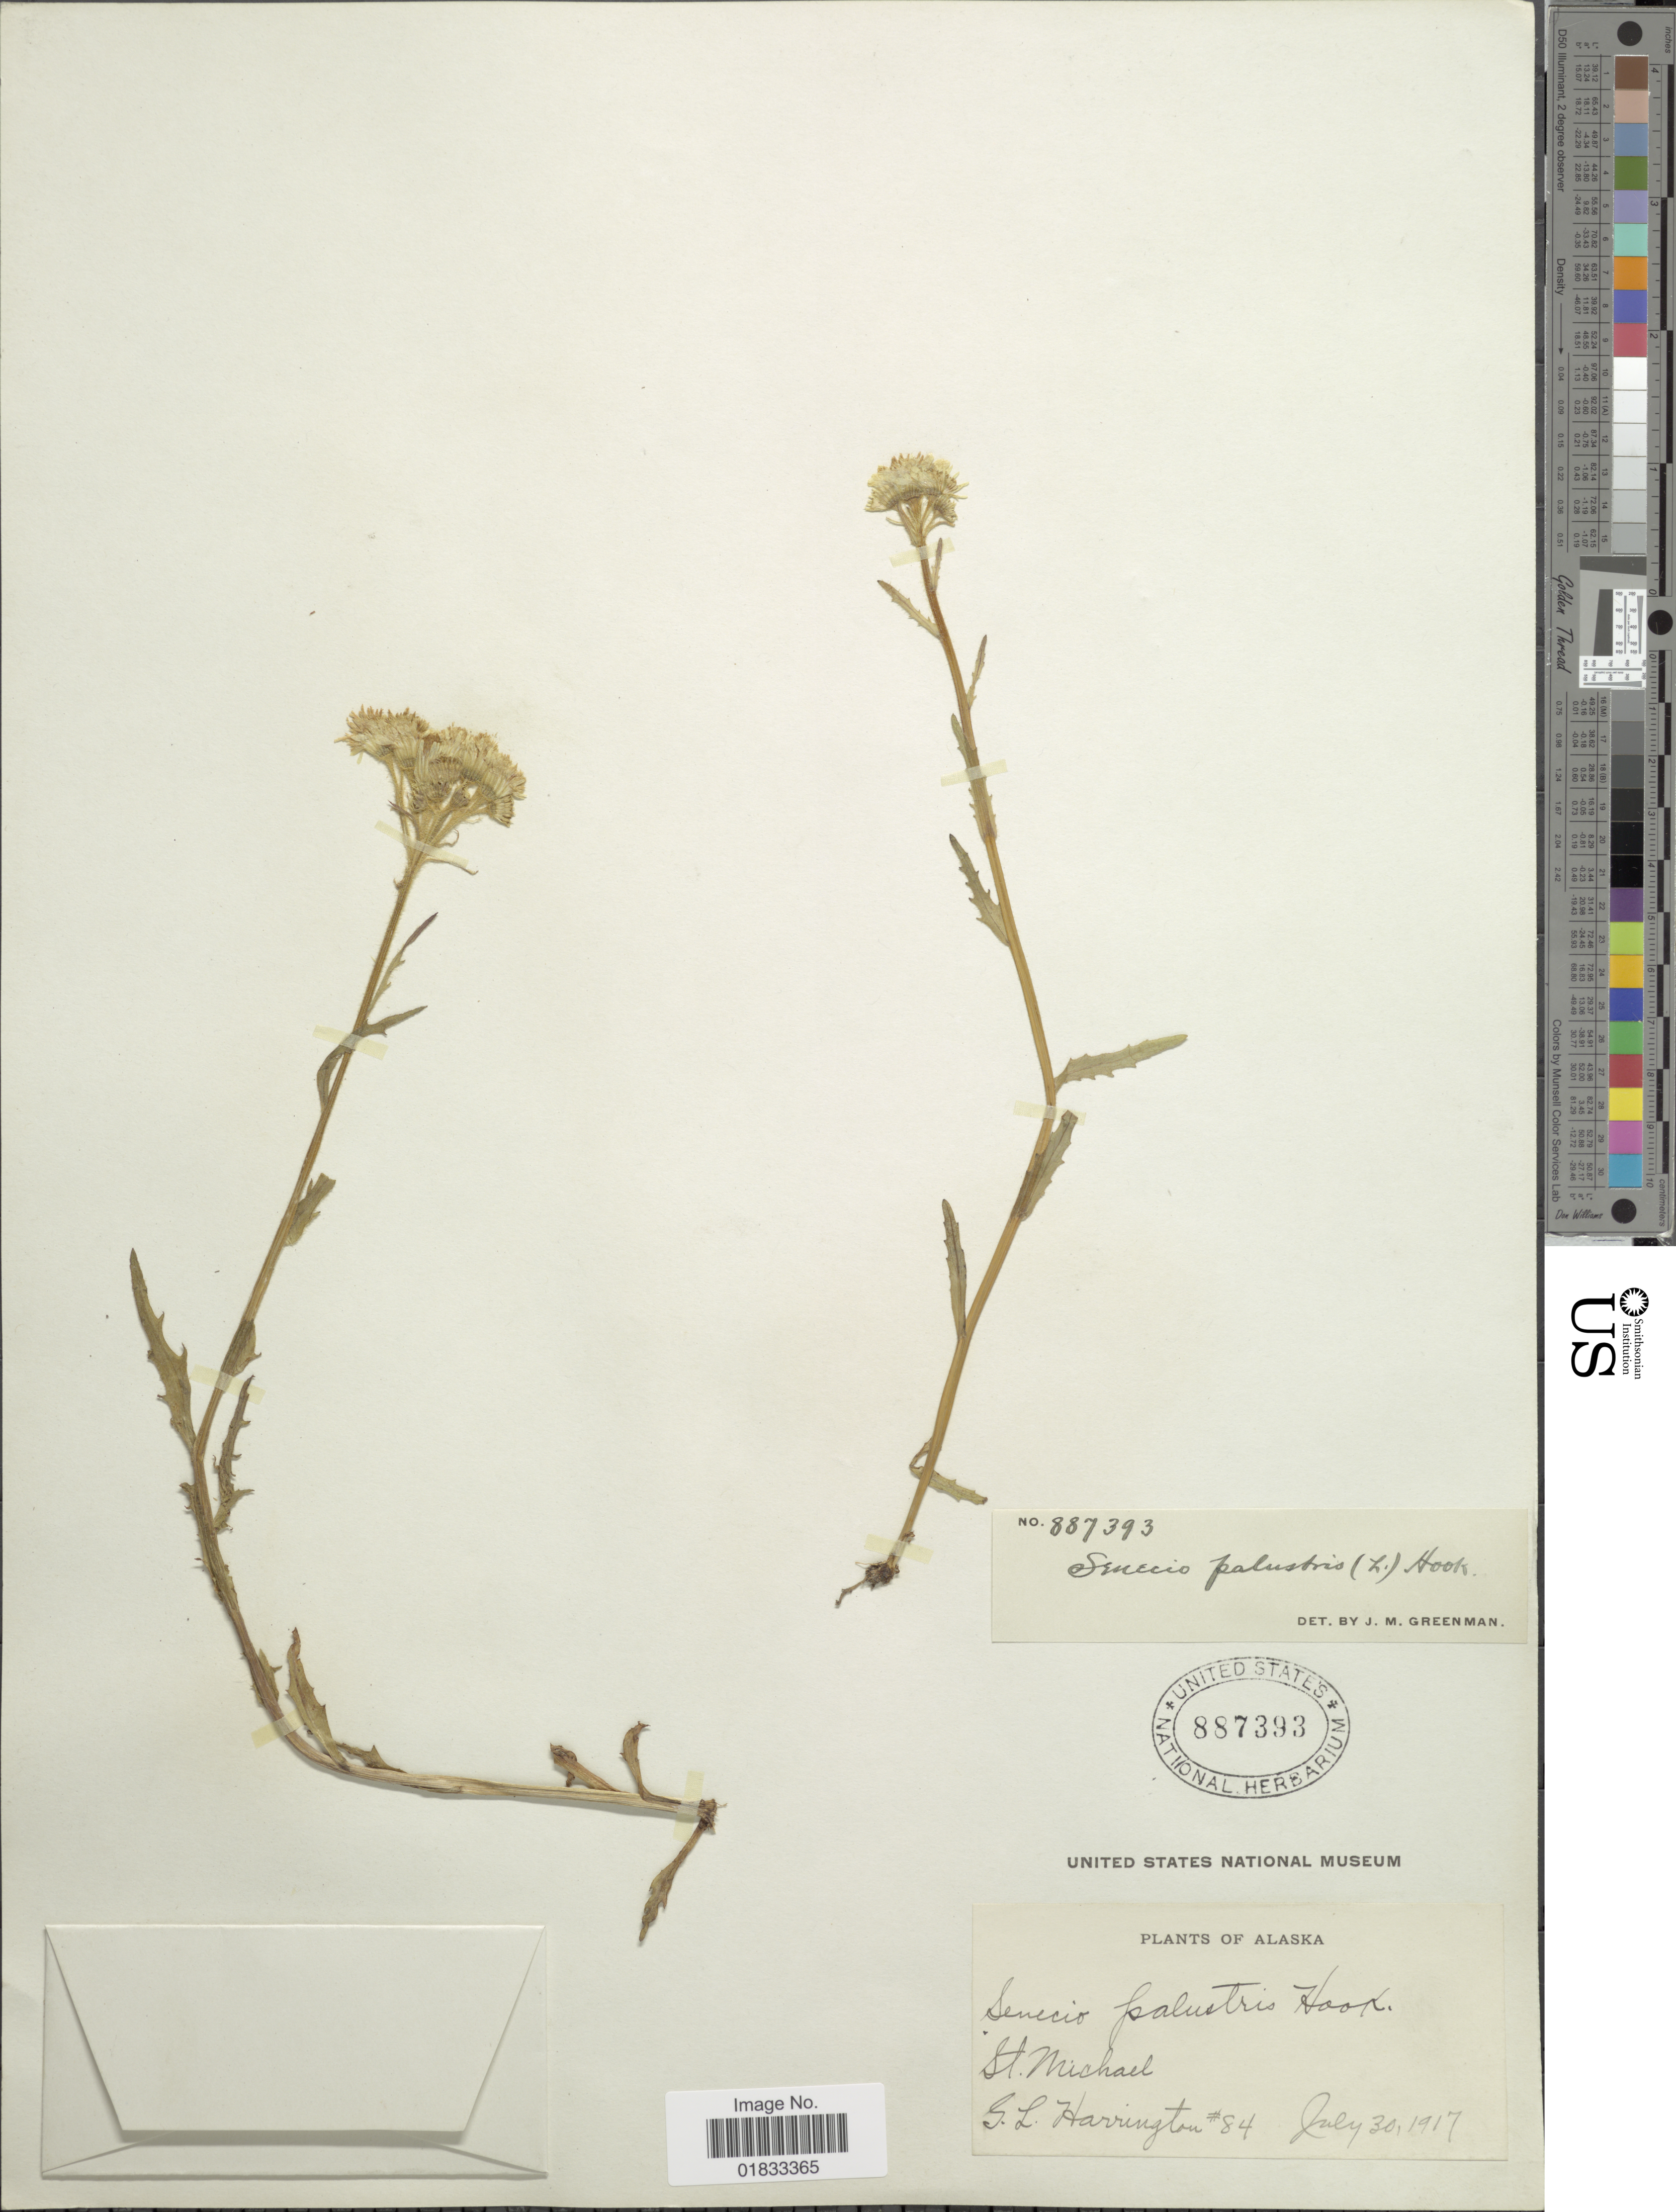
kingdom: Plantae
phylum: Tracheophyta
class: Magnoliopsida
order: Asterales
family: Asteraceae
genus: Tephroseris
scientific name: Tephroseris palustris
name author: (L.) Rchb.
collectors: G. Harrington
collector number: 84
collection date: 1917-07-30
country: United States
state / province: Alaska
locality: St. Michael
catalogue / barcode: US 887393